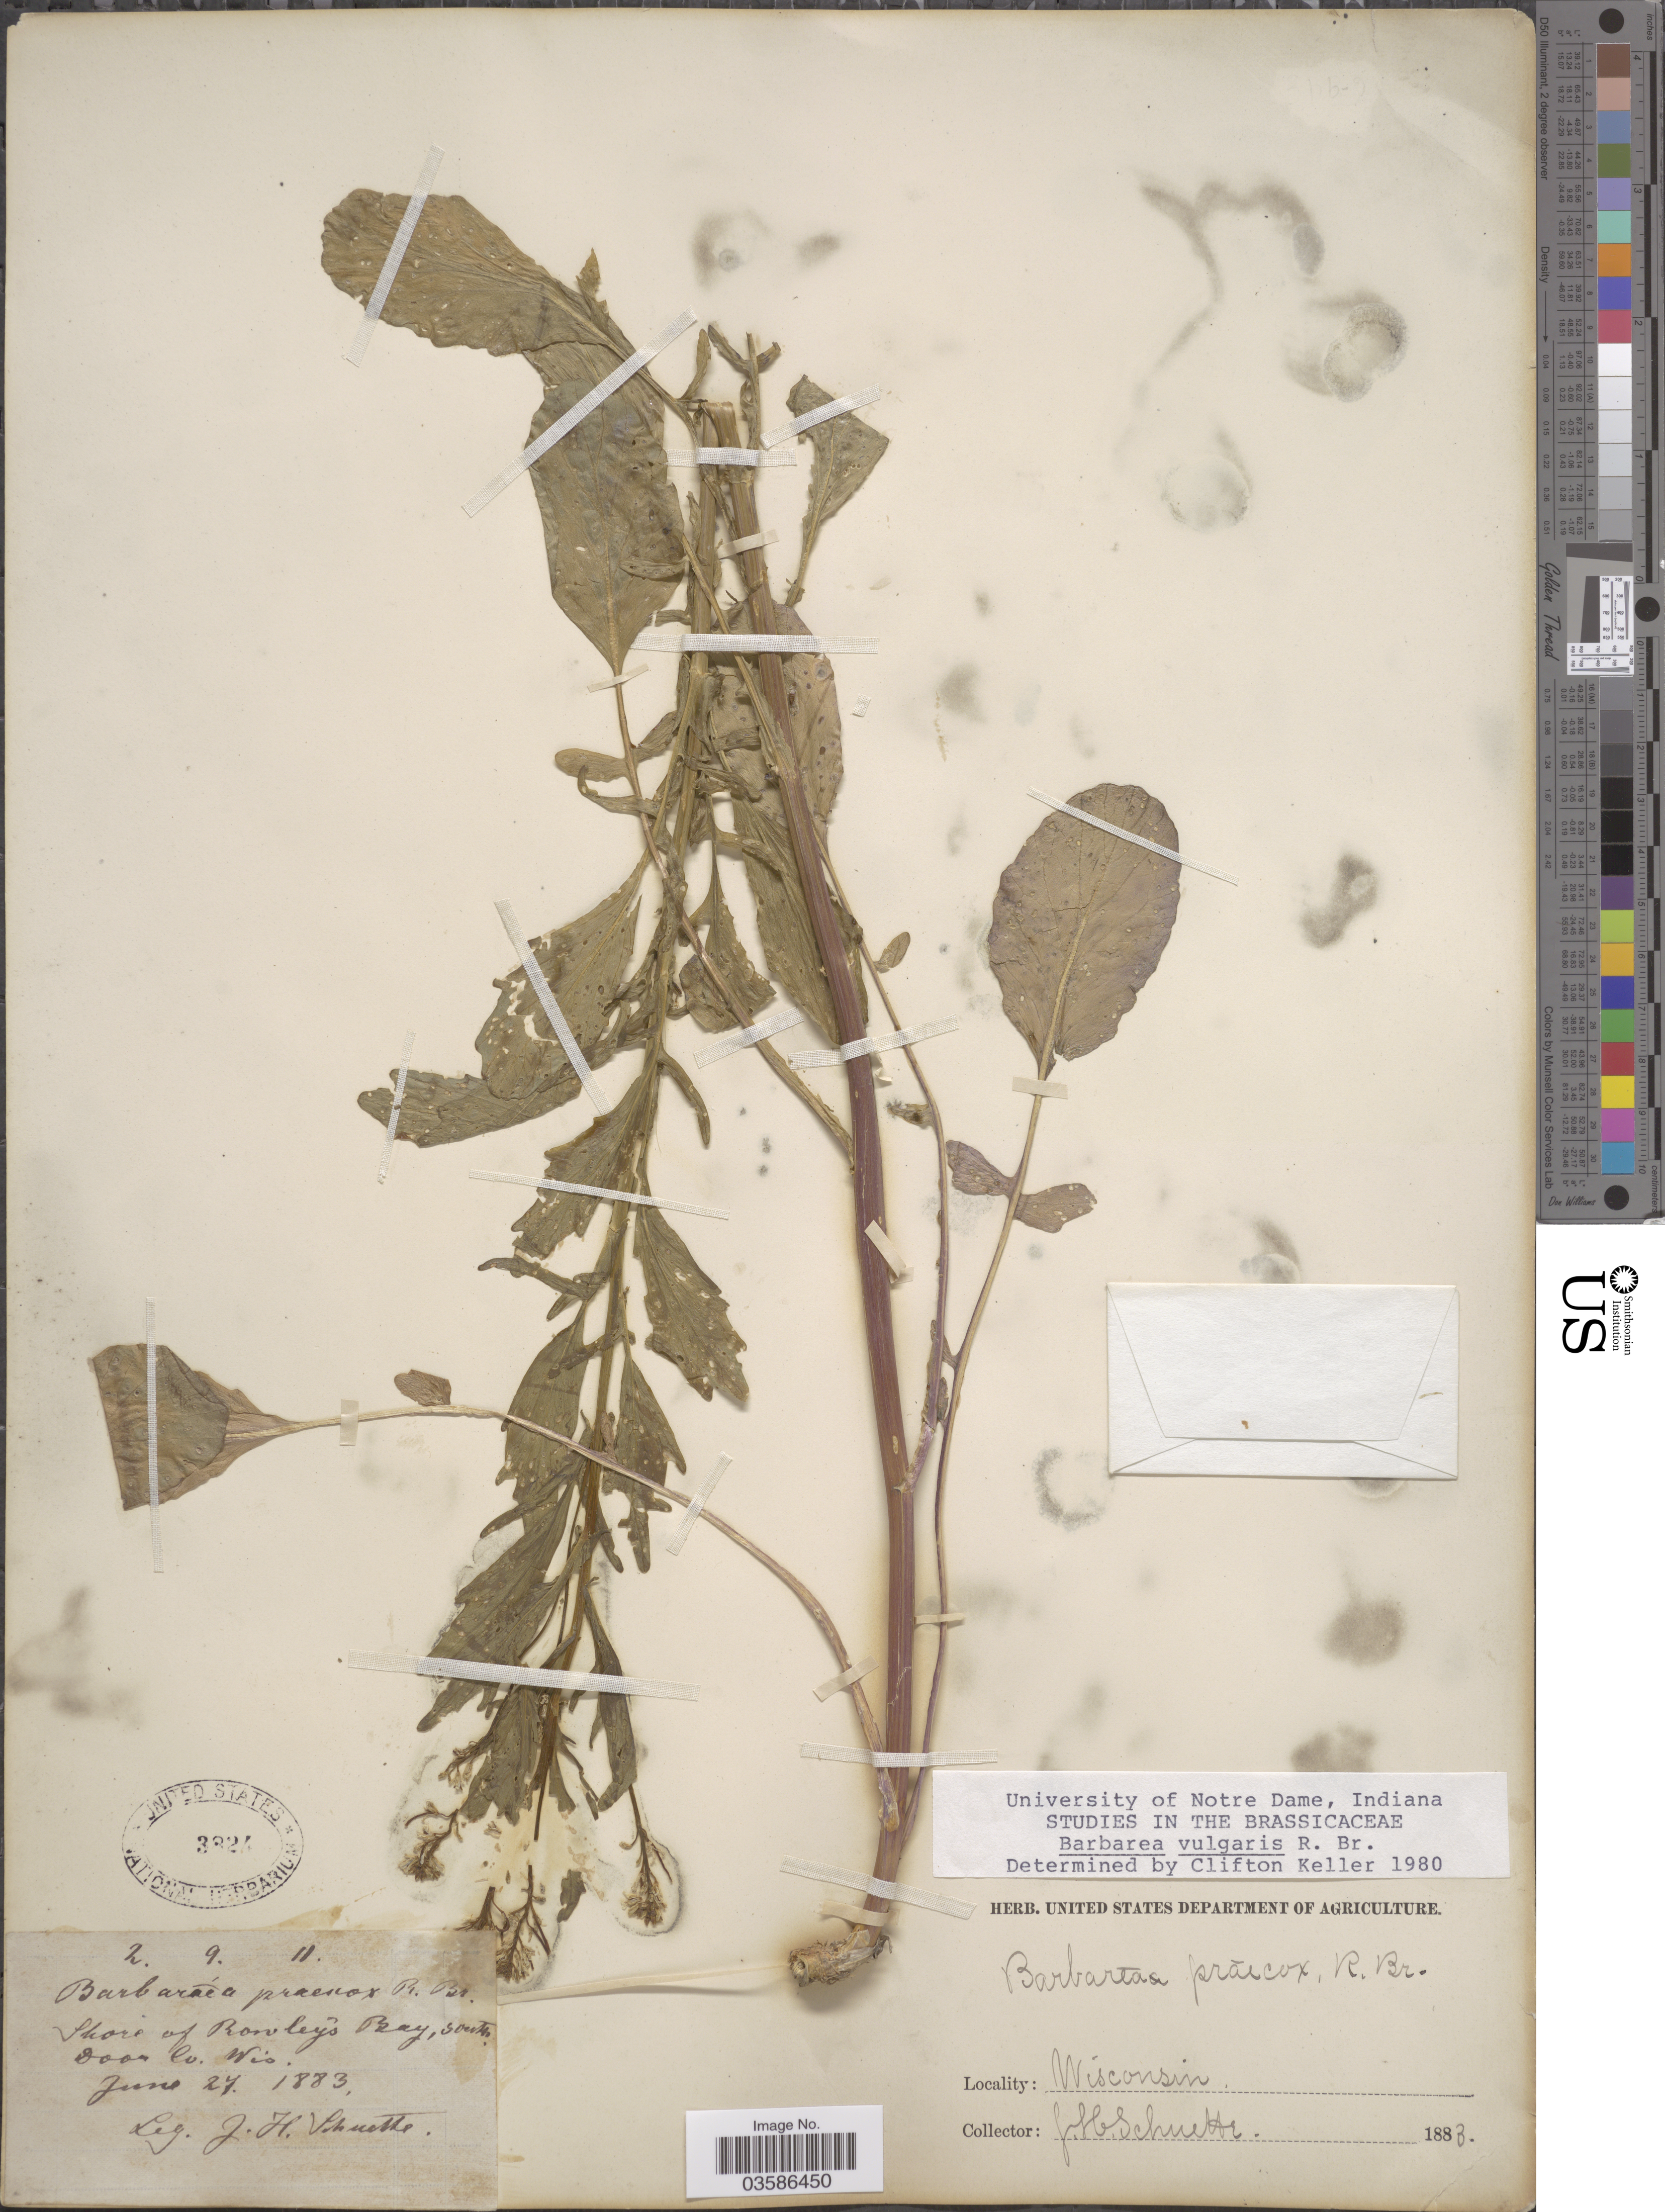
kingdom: Plantae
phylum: Tracheophyta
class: Magnoliopsida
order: Brassicales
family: Brassicaceae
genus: Barbarea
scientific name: Barbarea vulgaris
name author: W.T. Aiton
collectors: J. H. Schuette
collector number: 2.9.11?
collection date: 1883-06-27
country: United States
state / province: Wisconsin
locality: Shore of Rowley's Bay, South Door Co.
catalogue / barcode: US 3824